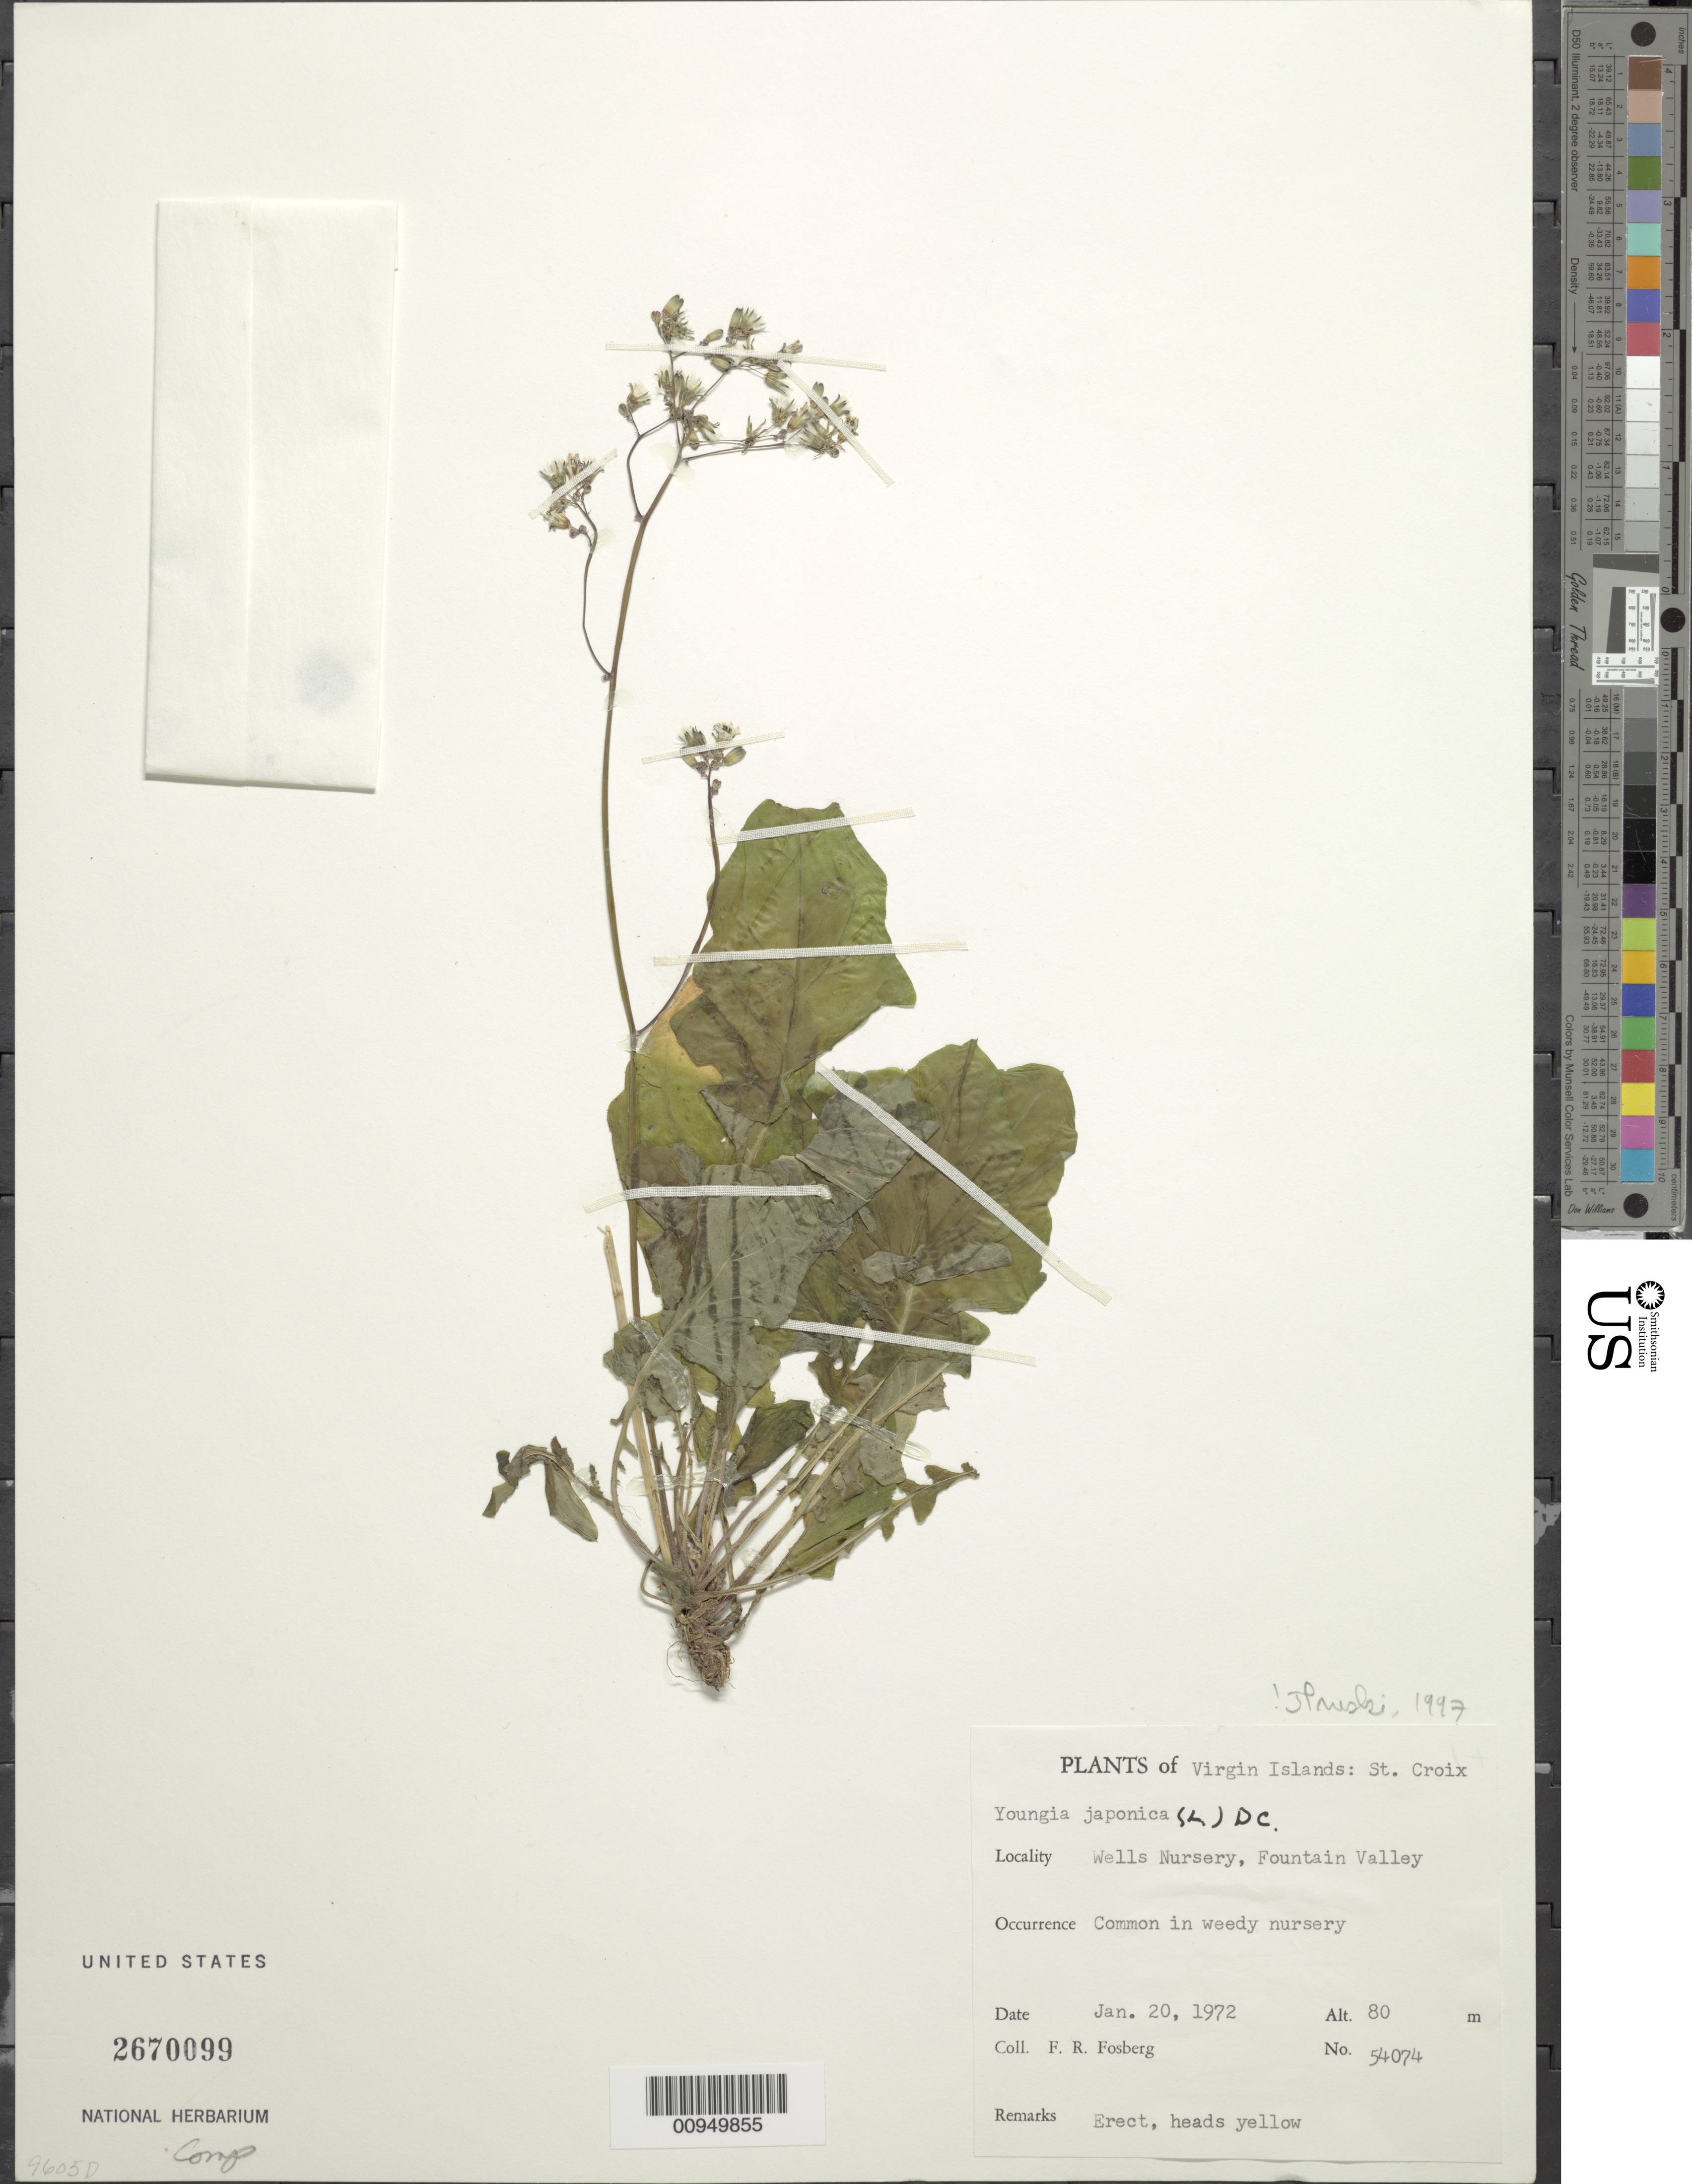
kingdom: Plantae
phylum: Tracheophyta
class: Magnoliopsida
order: Asterales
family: Asteraceae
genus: Youngia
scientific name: Youngia japonica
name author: (L.) DC.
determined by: Pruski, J. F.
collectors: F. R. Fosberg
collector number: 54074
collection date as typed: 20 Jan 1972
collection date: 1972-01-20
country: U.S. Virgin Islands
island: St. Croix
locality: Wells Nursery, Fountain Valley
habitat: In weedy nursery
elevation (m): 80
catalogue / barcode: US 2670099